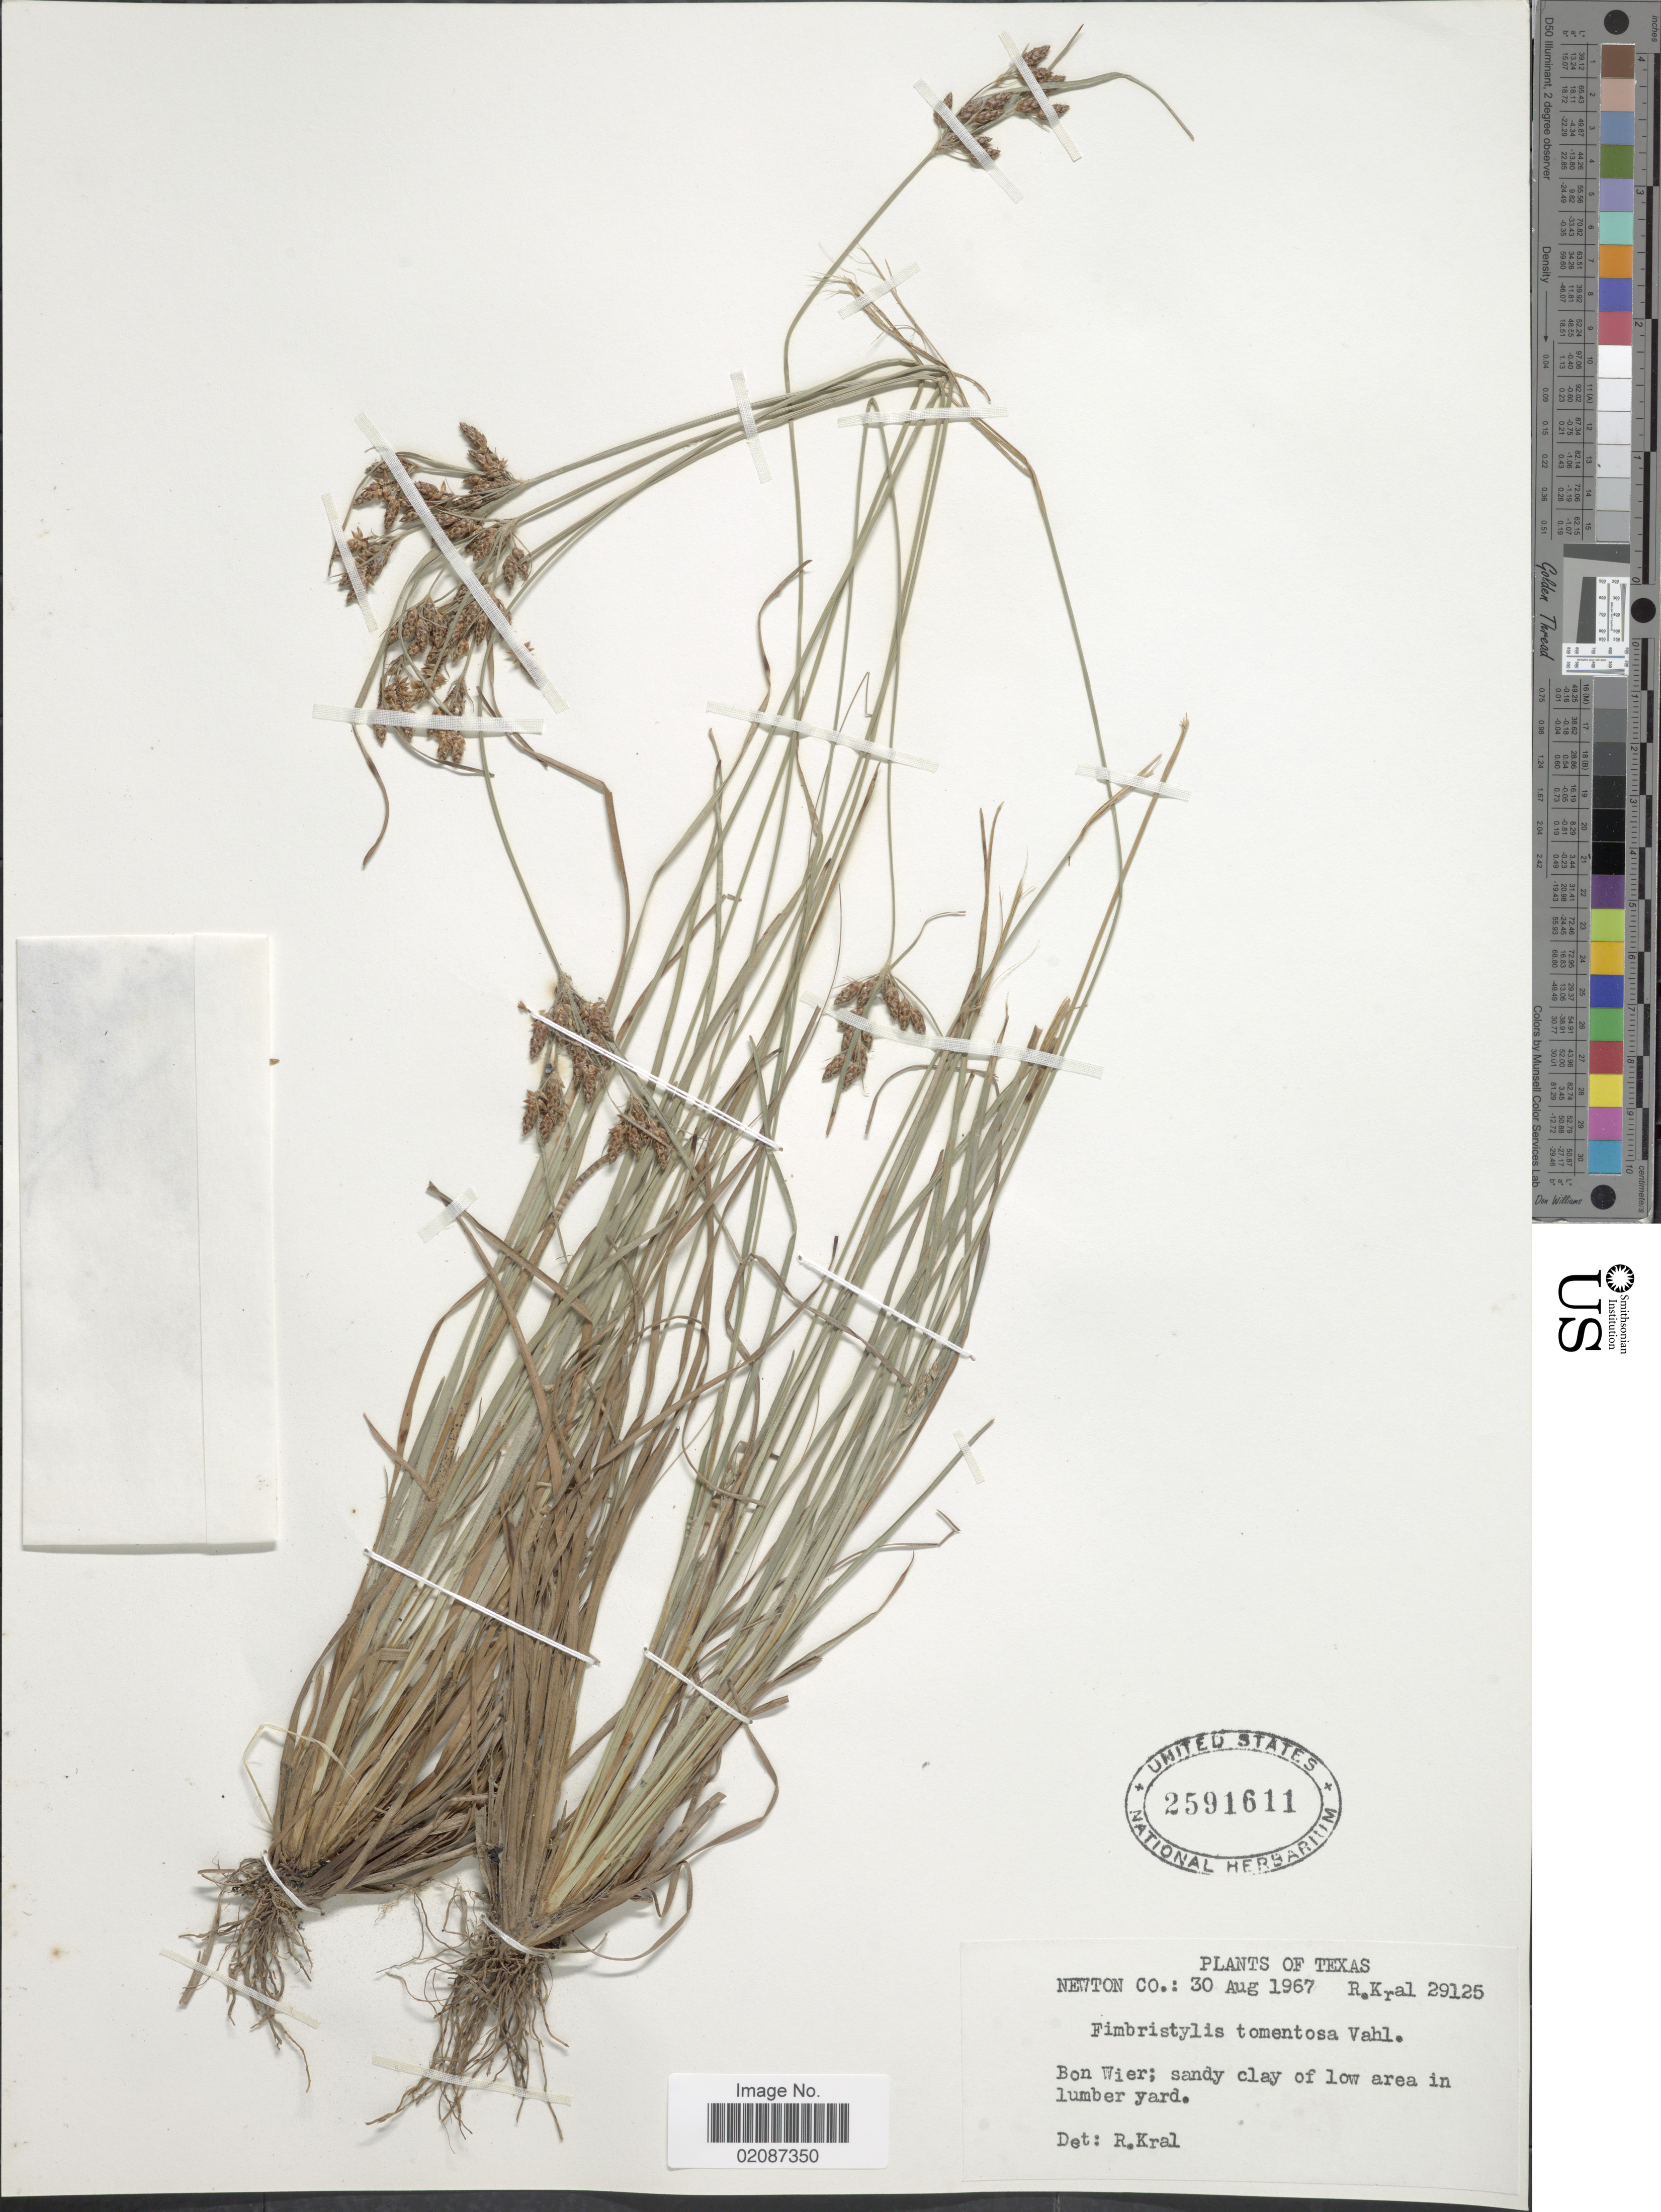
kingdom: Plantae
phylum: Tracheophyta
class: Liliopsida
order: Poales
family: Cyperaceae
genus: Fimbristylis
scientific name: Fimbristylis tomentosa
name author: Vahl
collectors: R. Kral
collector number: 29125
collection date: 1967-08-30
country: United States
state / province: Texas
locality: Newton Co.: Bon Wier: sandy clay of low area in lumber yard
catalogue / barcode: US 2591611